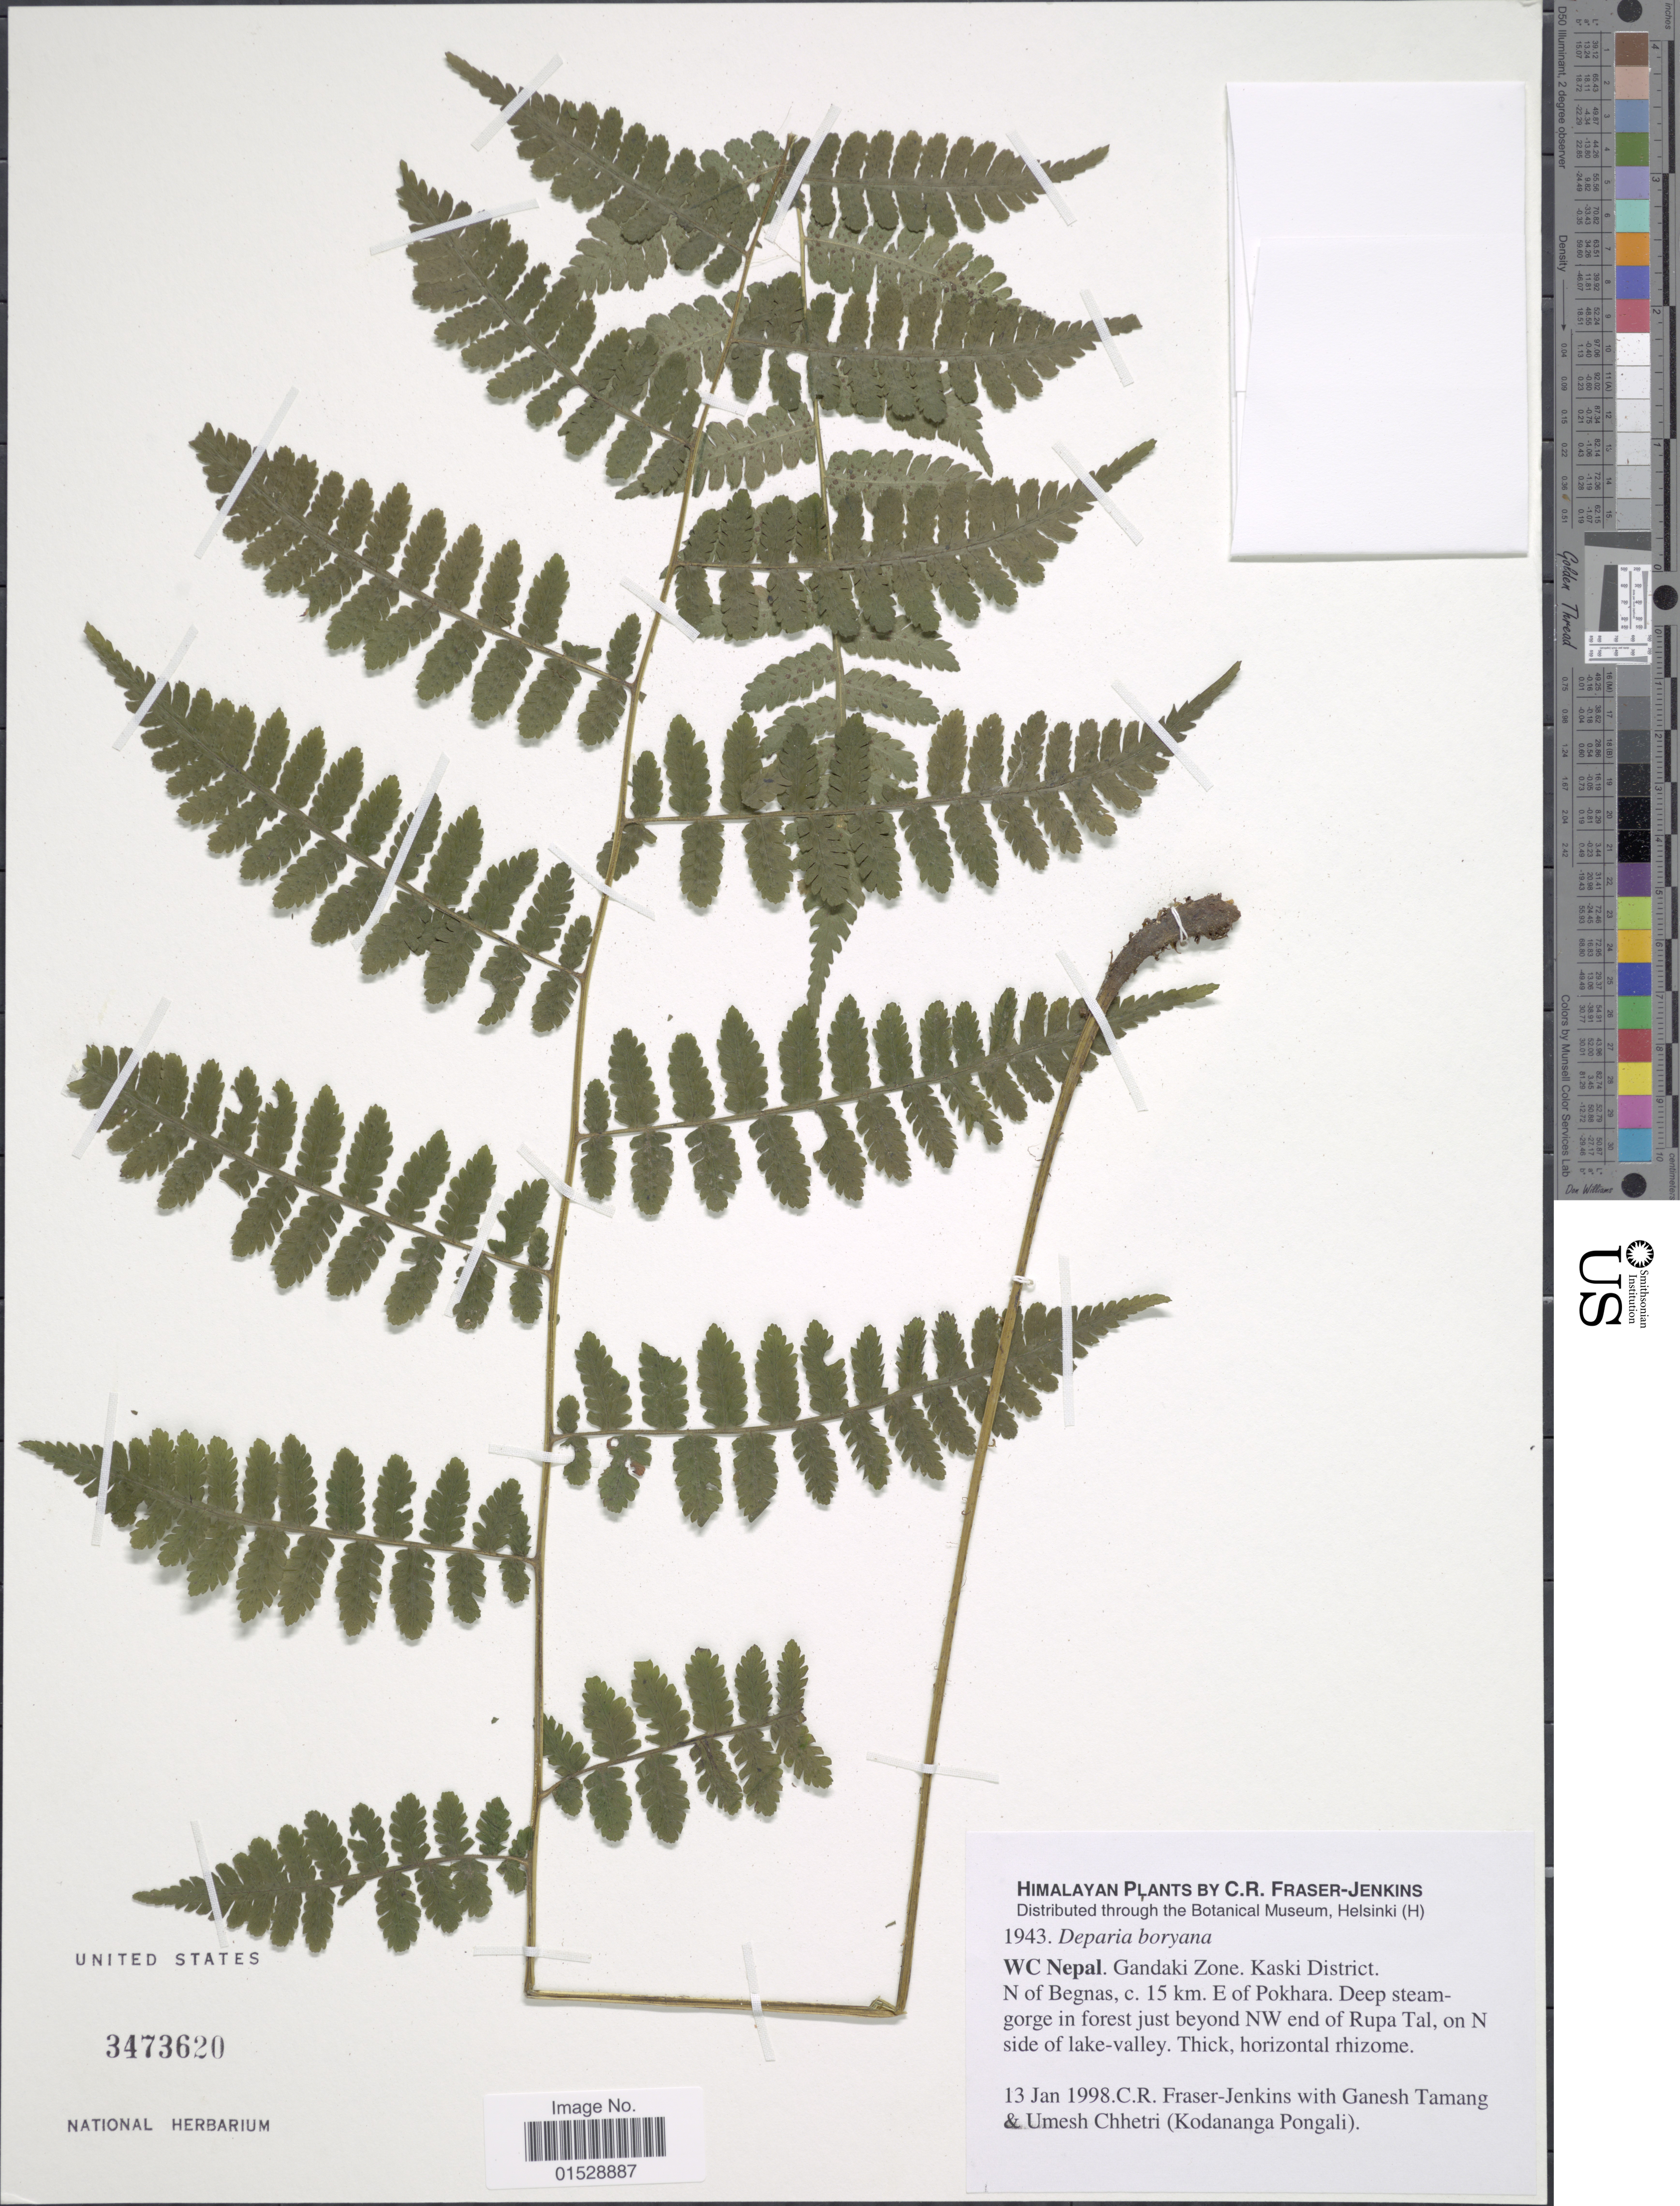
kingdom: Plantae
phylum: Tracheophyta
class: Polypodiopsida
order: Polypodiales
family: Athyriaceae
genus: Deparia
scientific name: Deparia boryana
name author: (Willd.) M. Kato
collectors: C. R. Fraser-Jenkins, G. Tamang & U. Chhetri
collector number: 1943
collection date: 1998-01-13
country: Nepal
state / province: Gandaki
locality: Himalaya, WC Nepal, Gandaki Zone, Kaski District, N. of Begnas, c. 15 km. E of Pokhara, deep steam-gorge in forest just beyond NW end of rupa Tal, on N side of lake-valley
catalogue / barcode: US 3473620